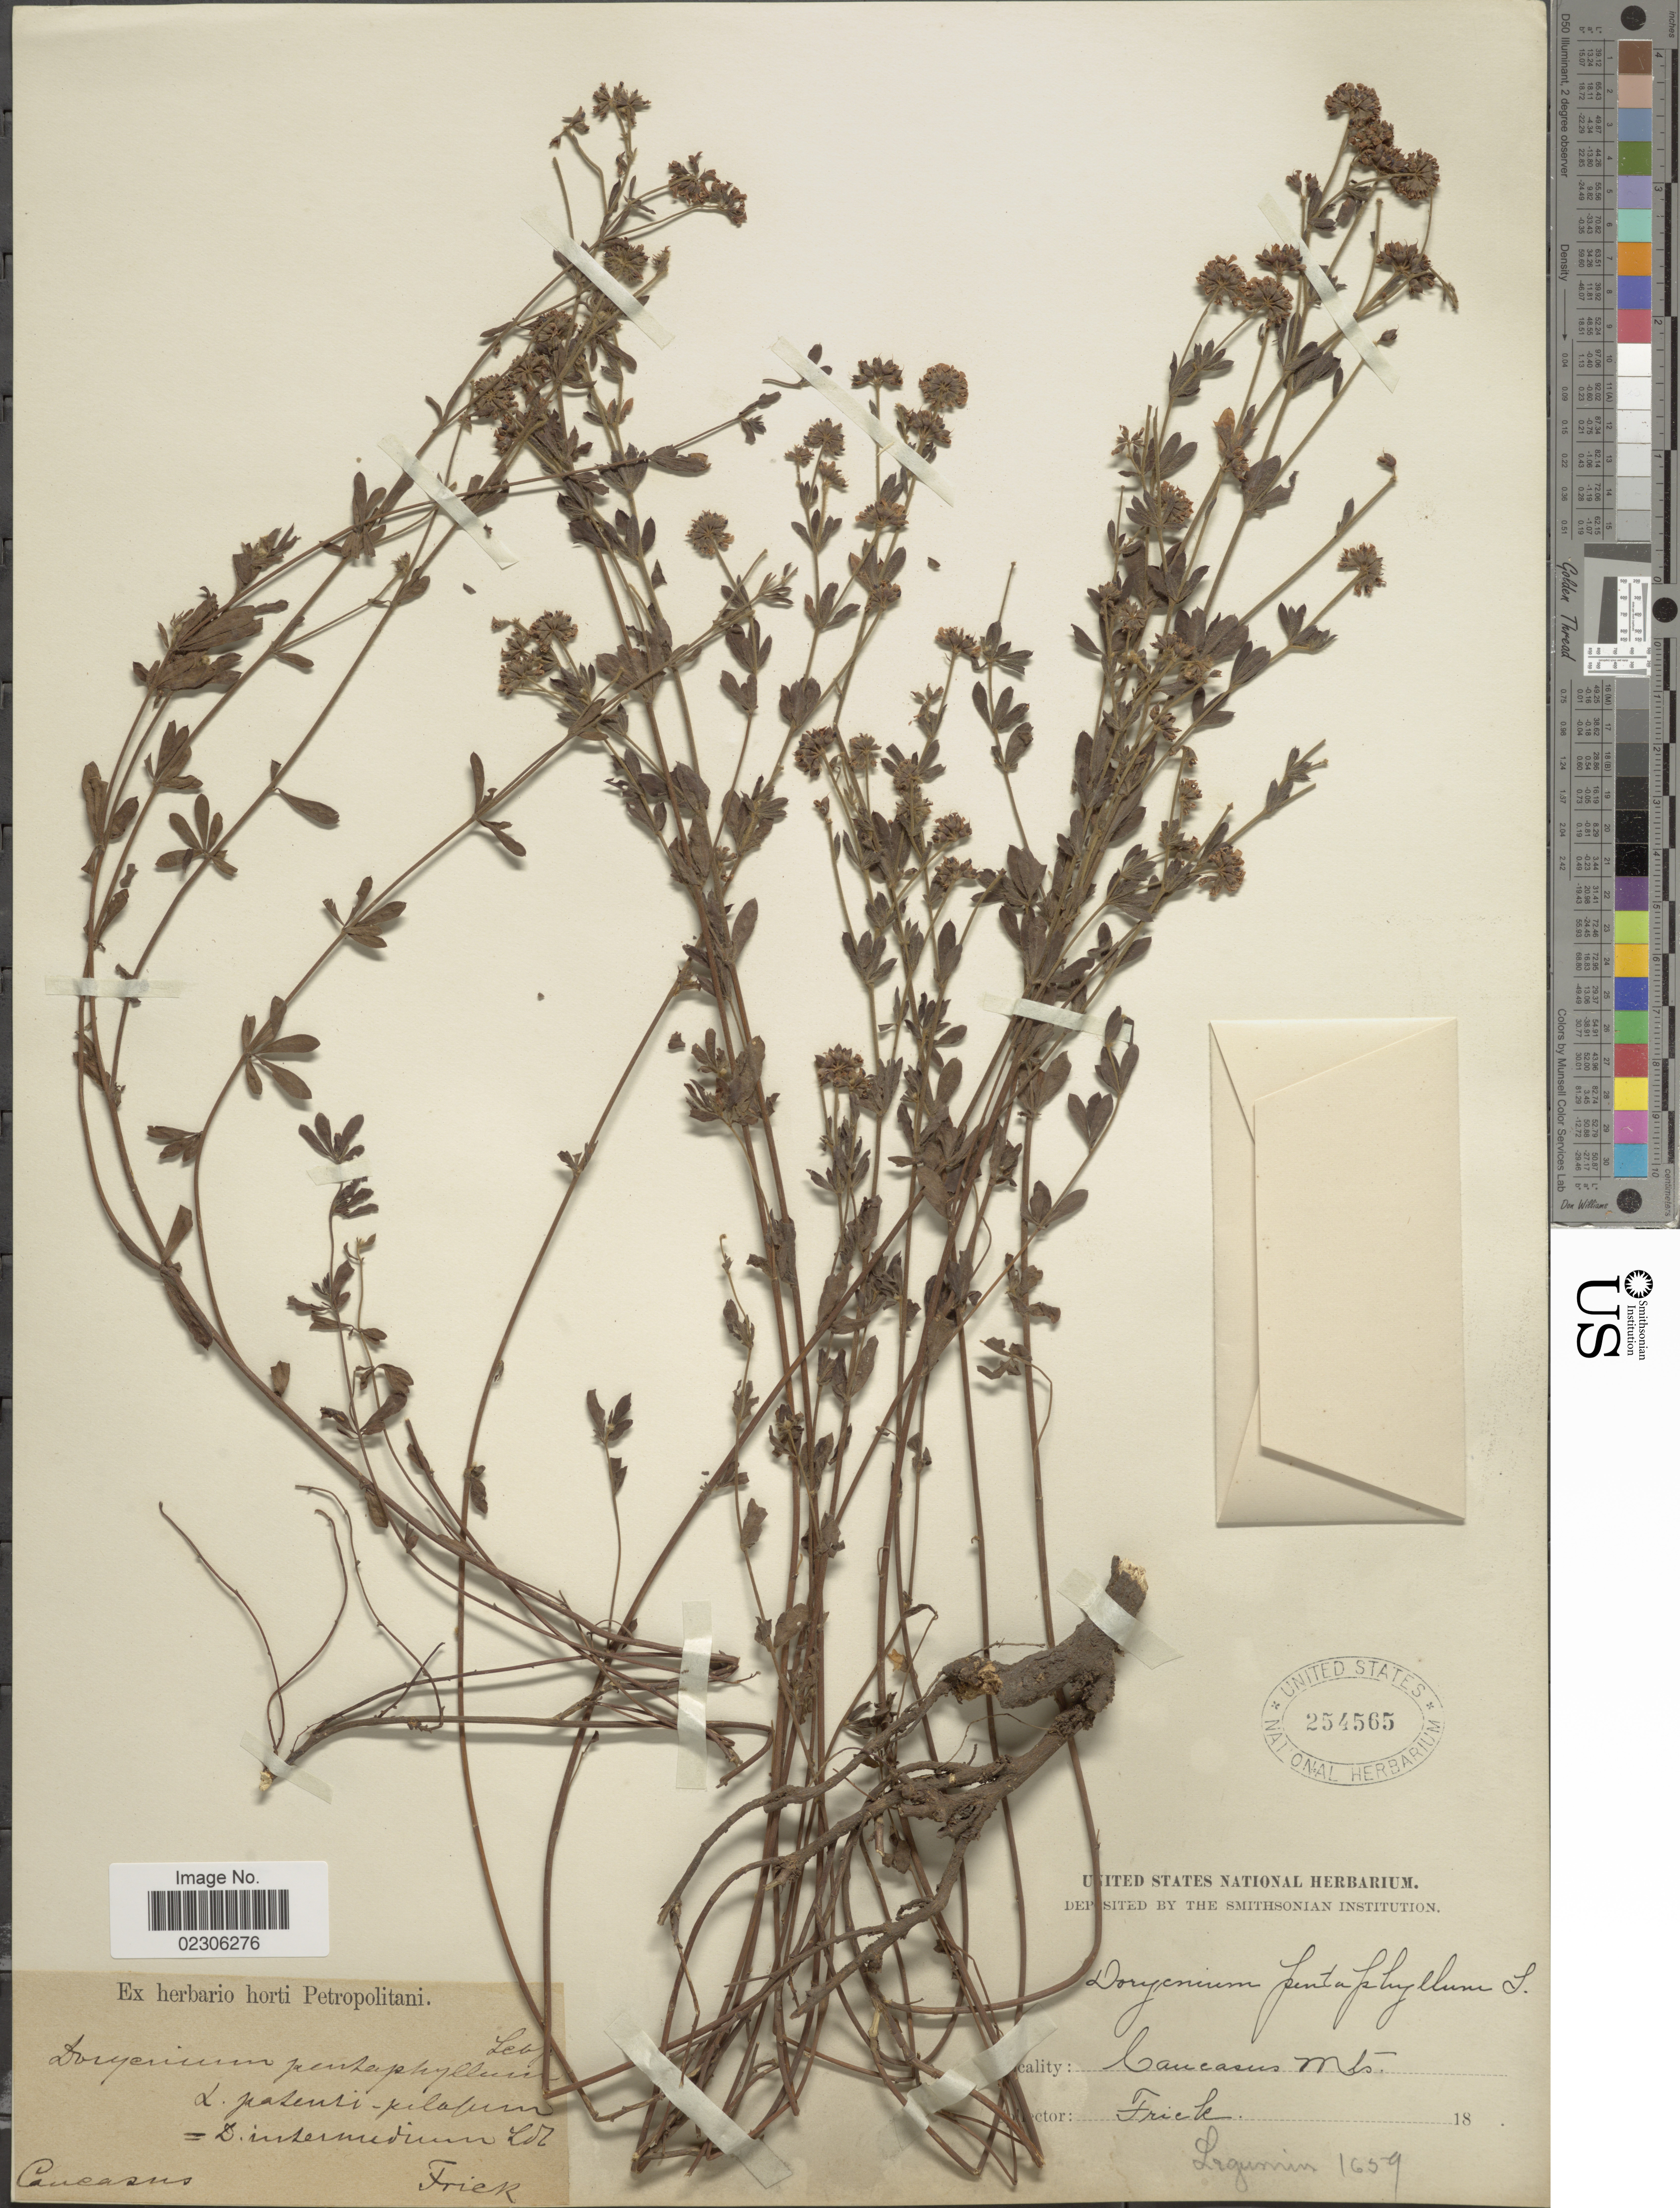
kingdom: Plantae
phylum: Tracheophyta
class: Magnoliopsida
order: Fabales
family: Fabaceae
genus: Dorycnium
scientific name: Dorycnium pentaphyllum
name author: Scop.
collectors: Frick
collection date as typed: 18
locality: Cancacus Mts.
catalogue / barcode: US 254565